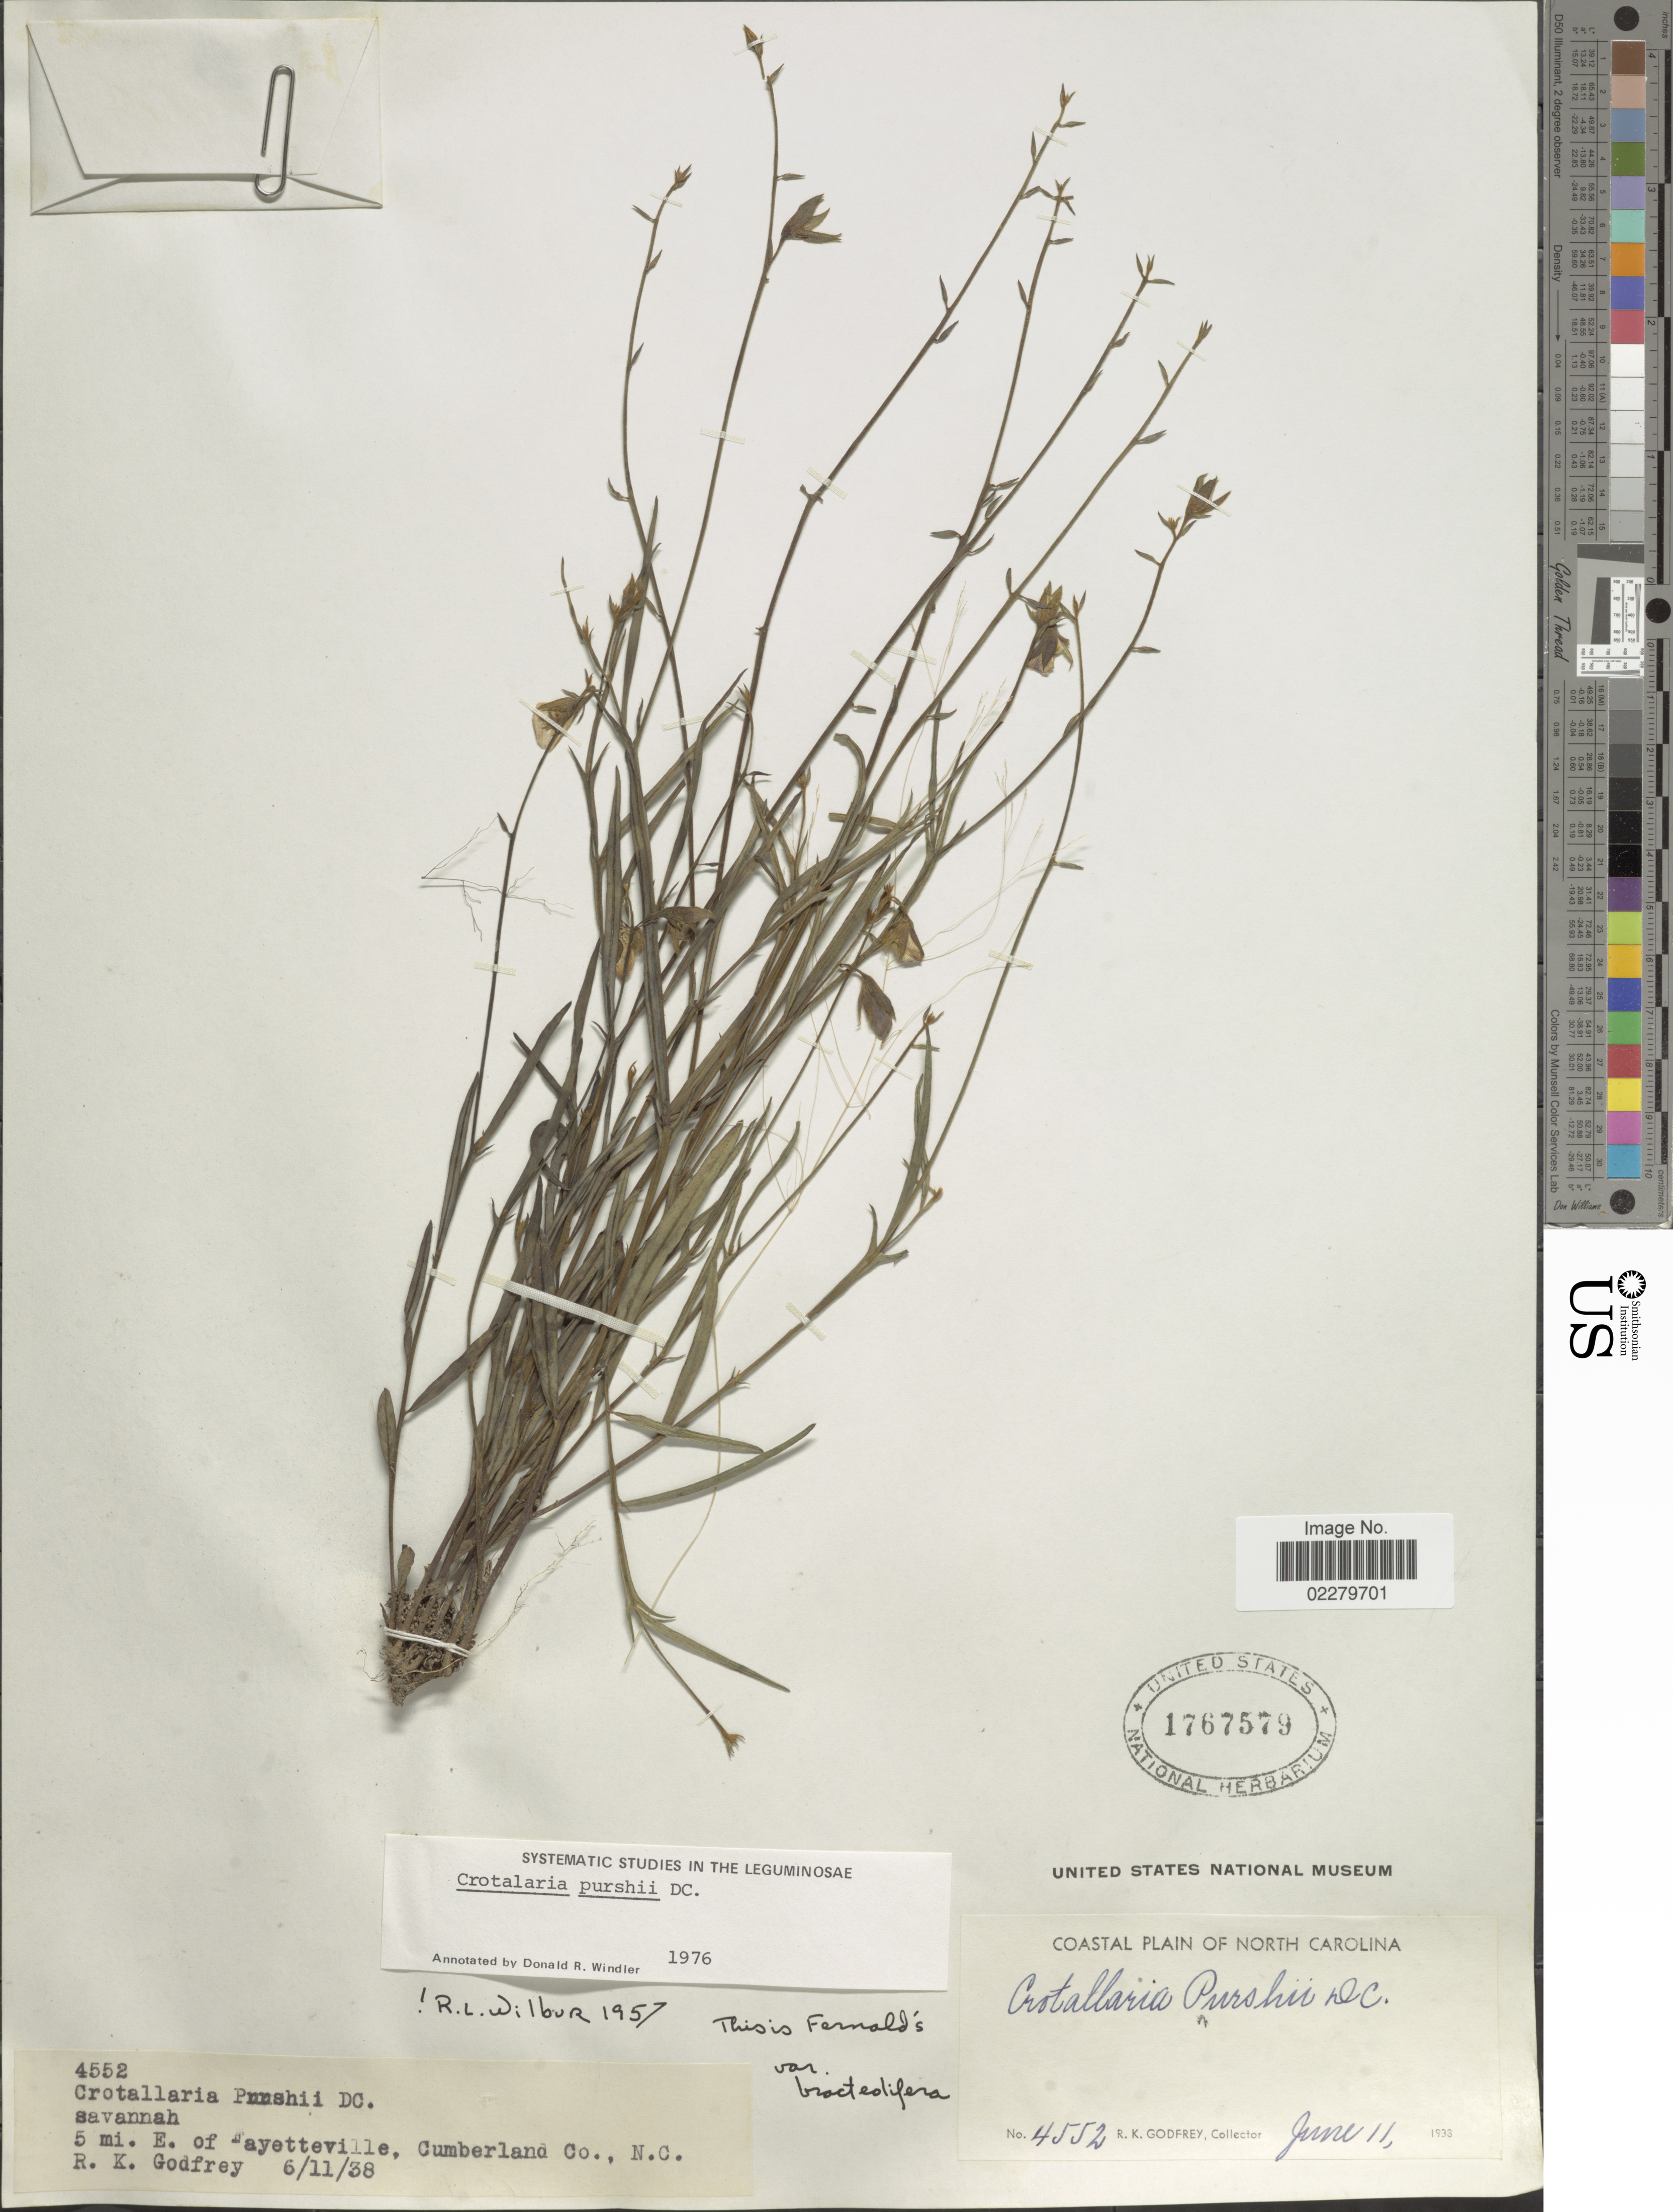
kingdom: Plantae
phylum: Tracheophyta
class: Magnoliopsida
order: Fabales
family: Fabaceae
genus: Crotalaria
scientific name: Crotalaria purshii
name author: DC.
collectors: R. K. Godfrey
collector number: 4552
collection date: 1938-06-11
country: United States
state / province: North Carolina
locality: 5 i. E. of Fayetteville, Cumberland Co., N.C.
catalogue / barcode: US 1767579